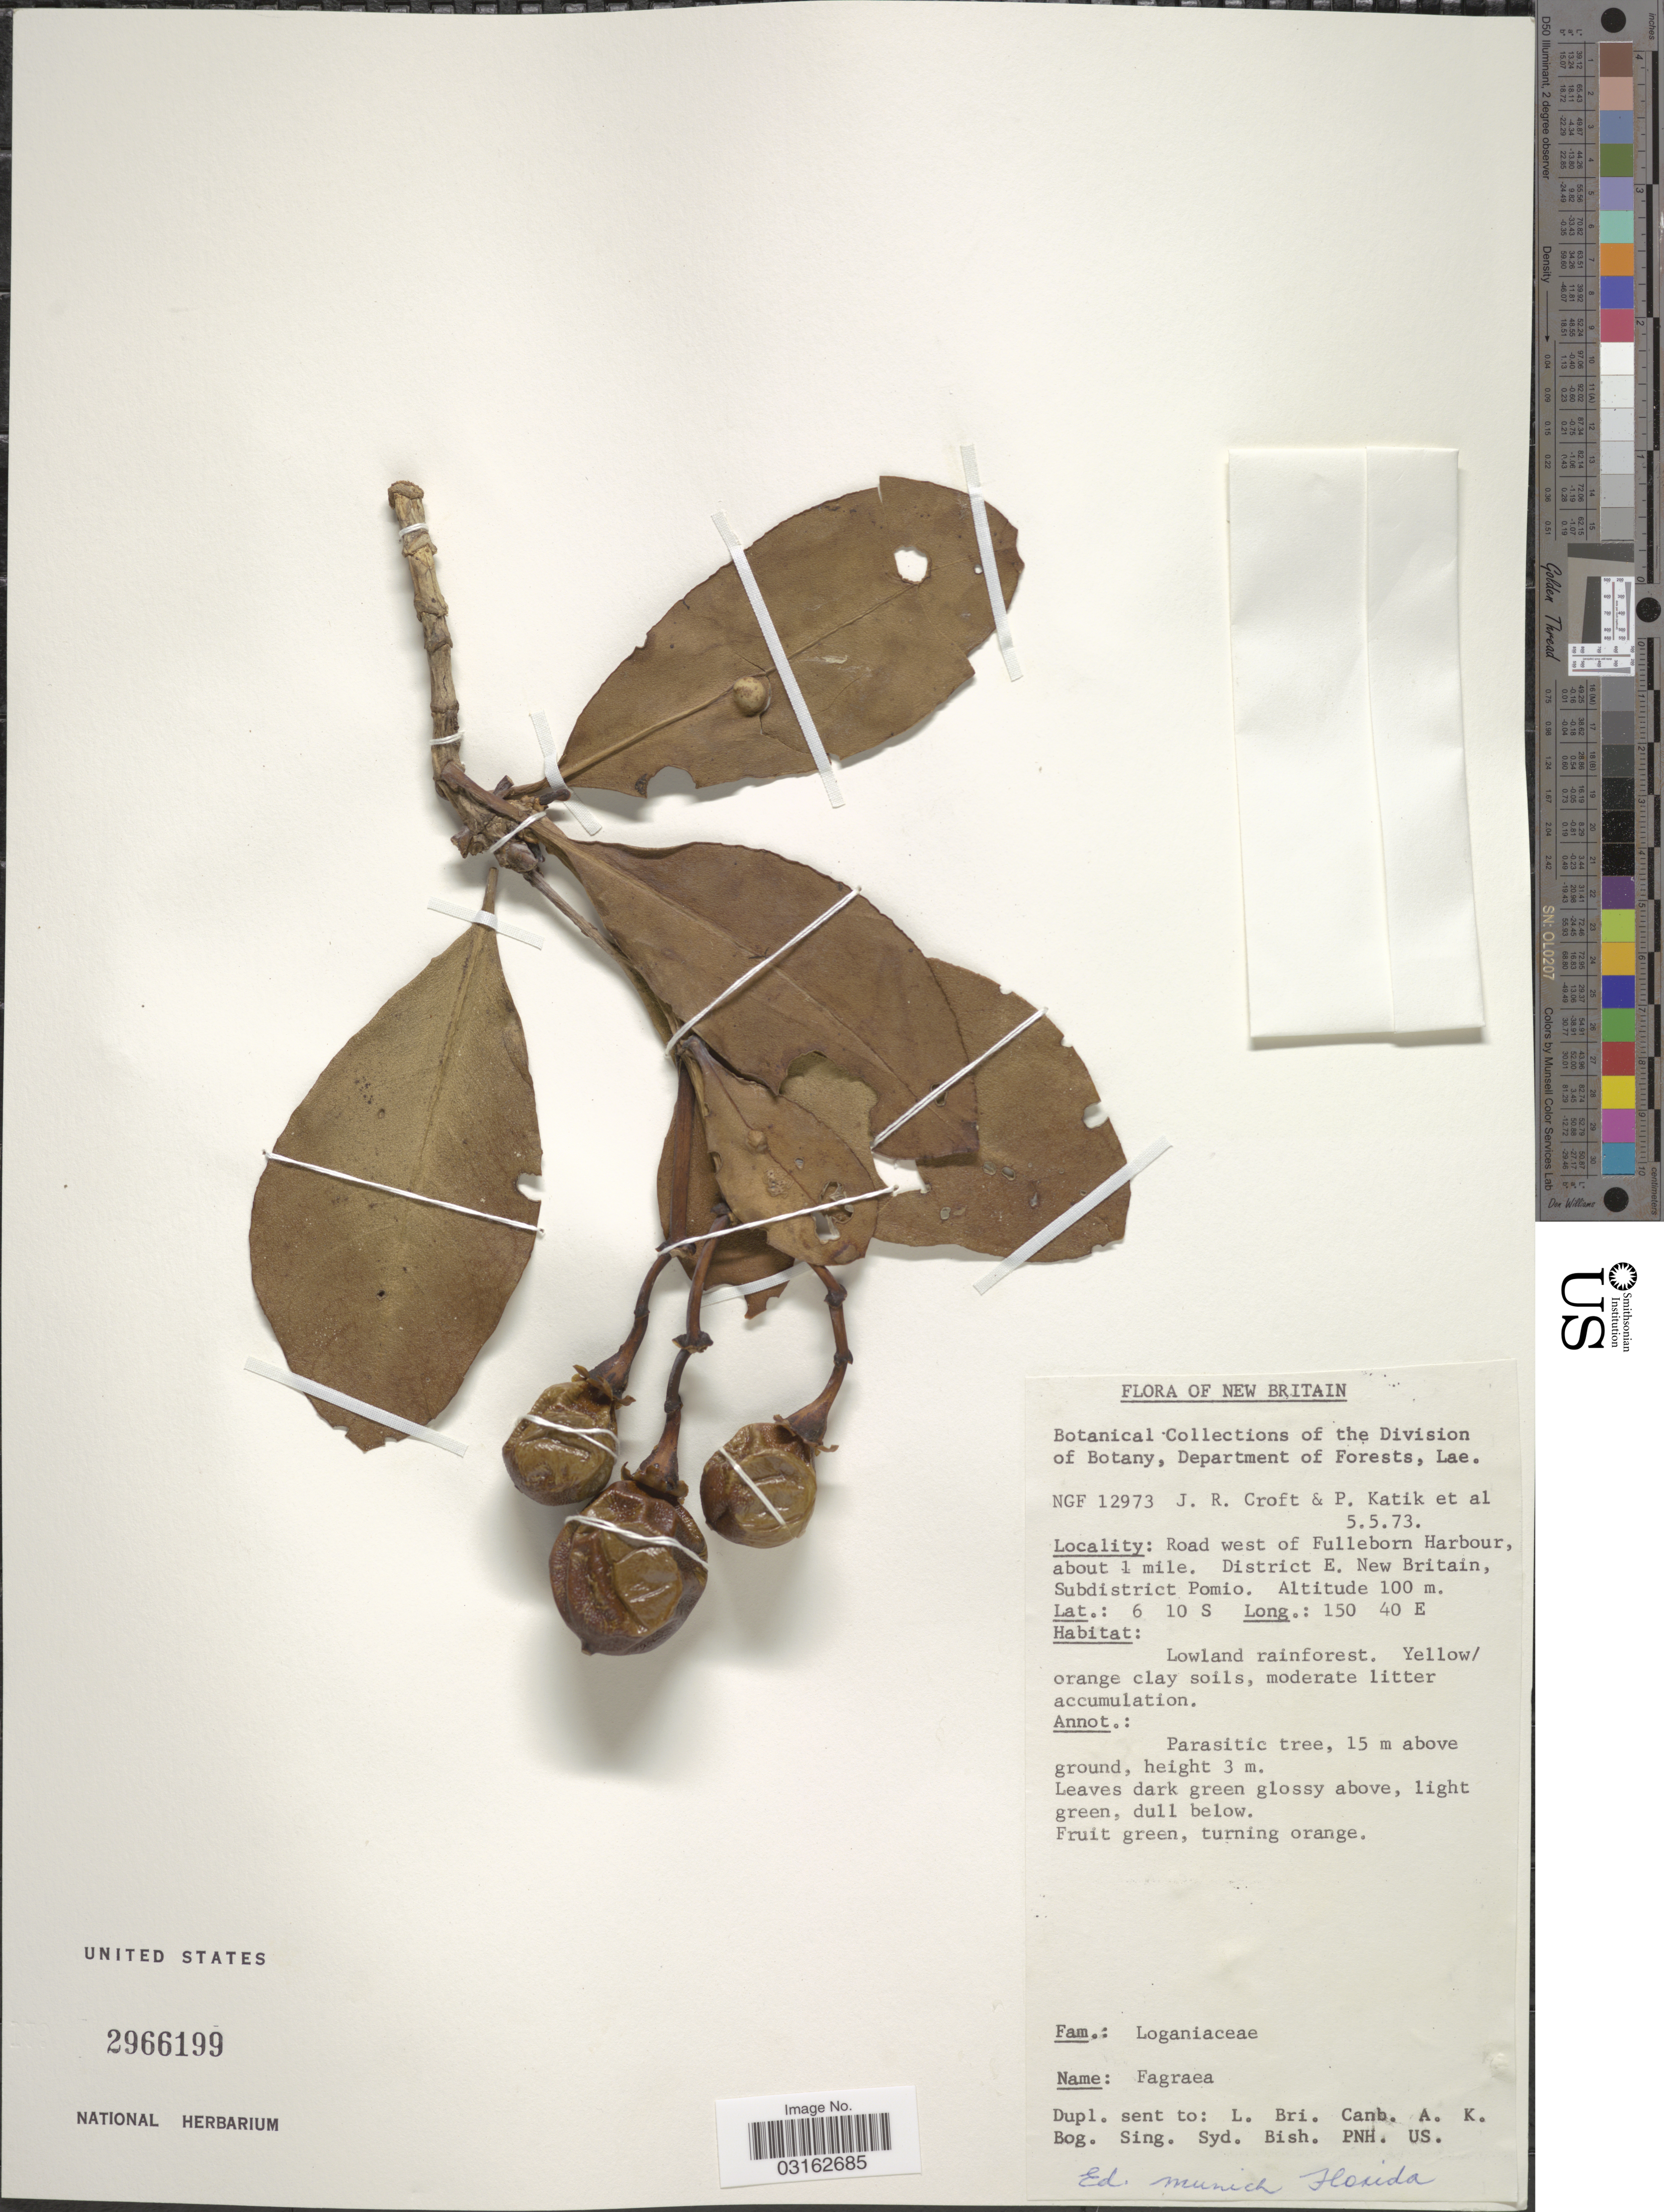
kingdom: Plantae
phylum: Tracheophyta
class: Magnoliopsida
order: Gentianales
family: Gentianaceae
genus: Fagraea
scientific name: Fagraea sp.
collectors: J. R. Croft, P. Katik & et al.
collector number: NGF 12973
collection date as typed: Transcribed d/m/y: 5/5/73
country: Papua New Guinea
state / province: East New Britain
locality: New Britain, Road west of Fulleborn Harbour, about 1 mile, District E. New Britain, Subdistrict Pomio.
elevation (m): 100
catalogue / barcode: US 2966199